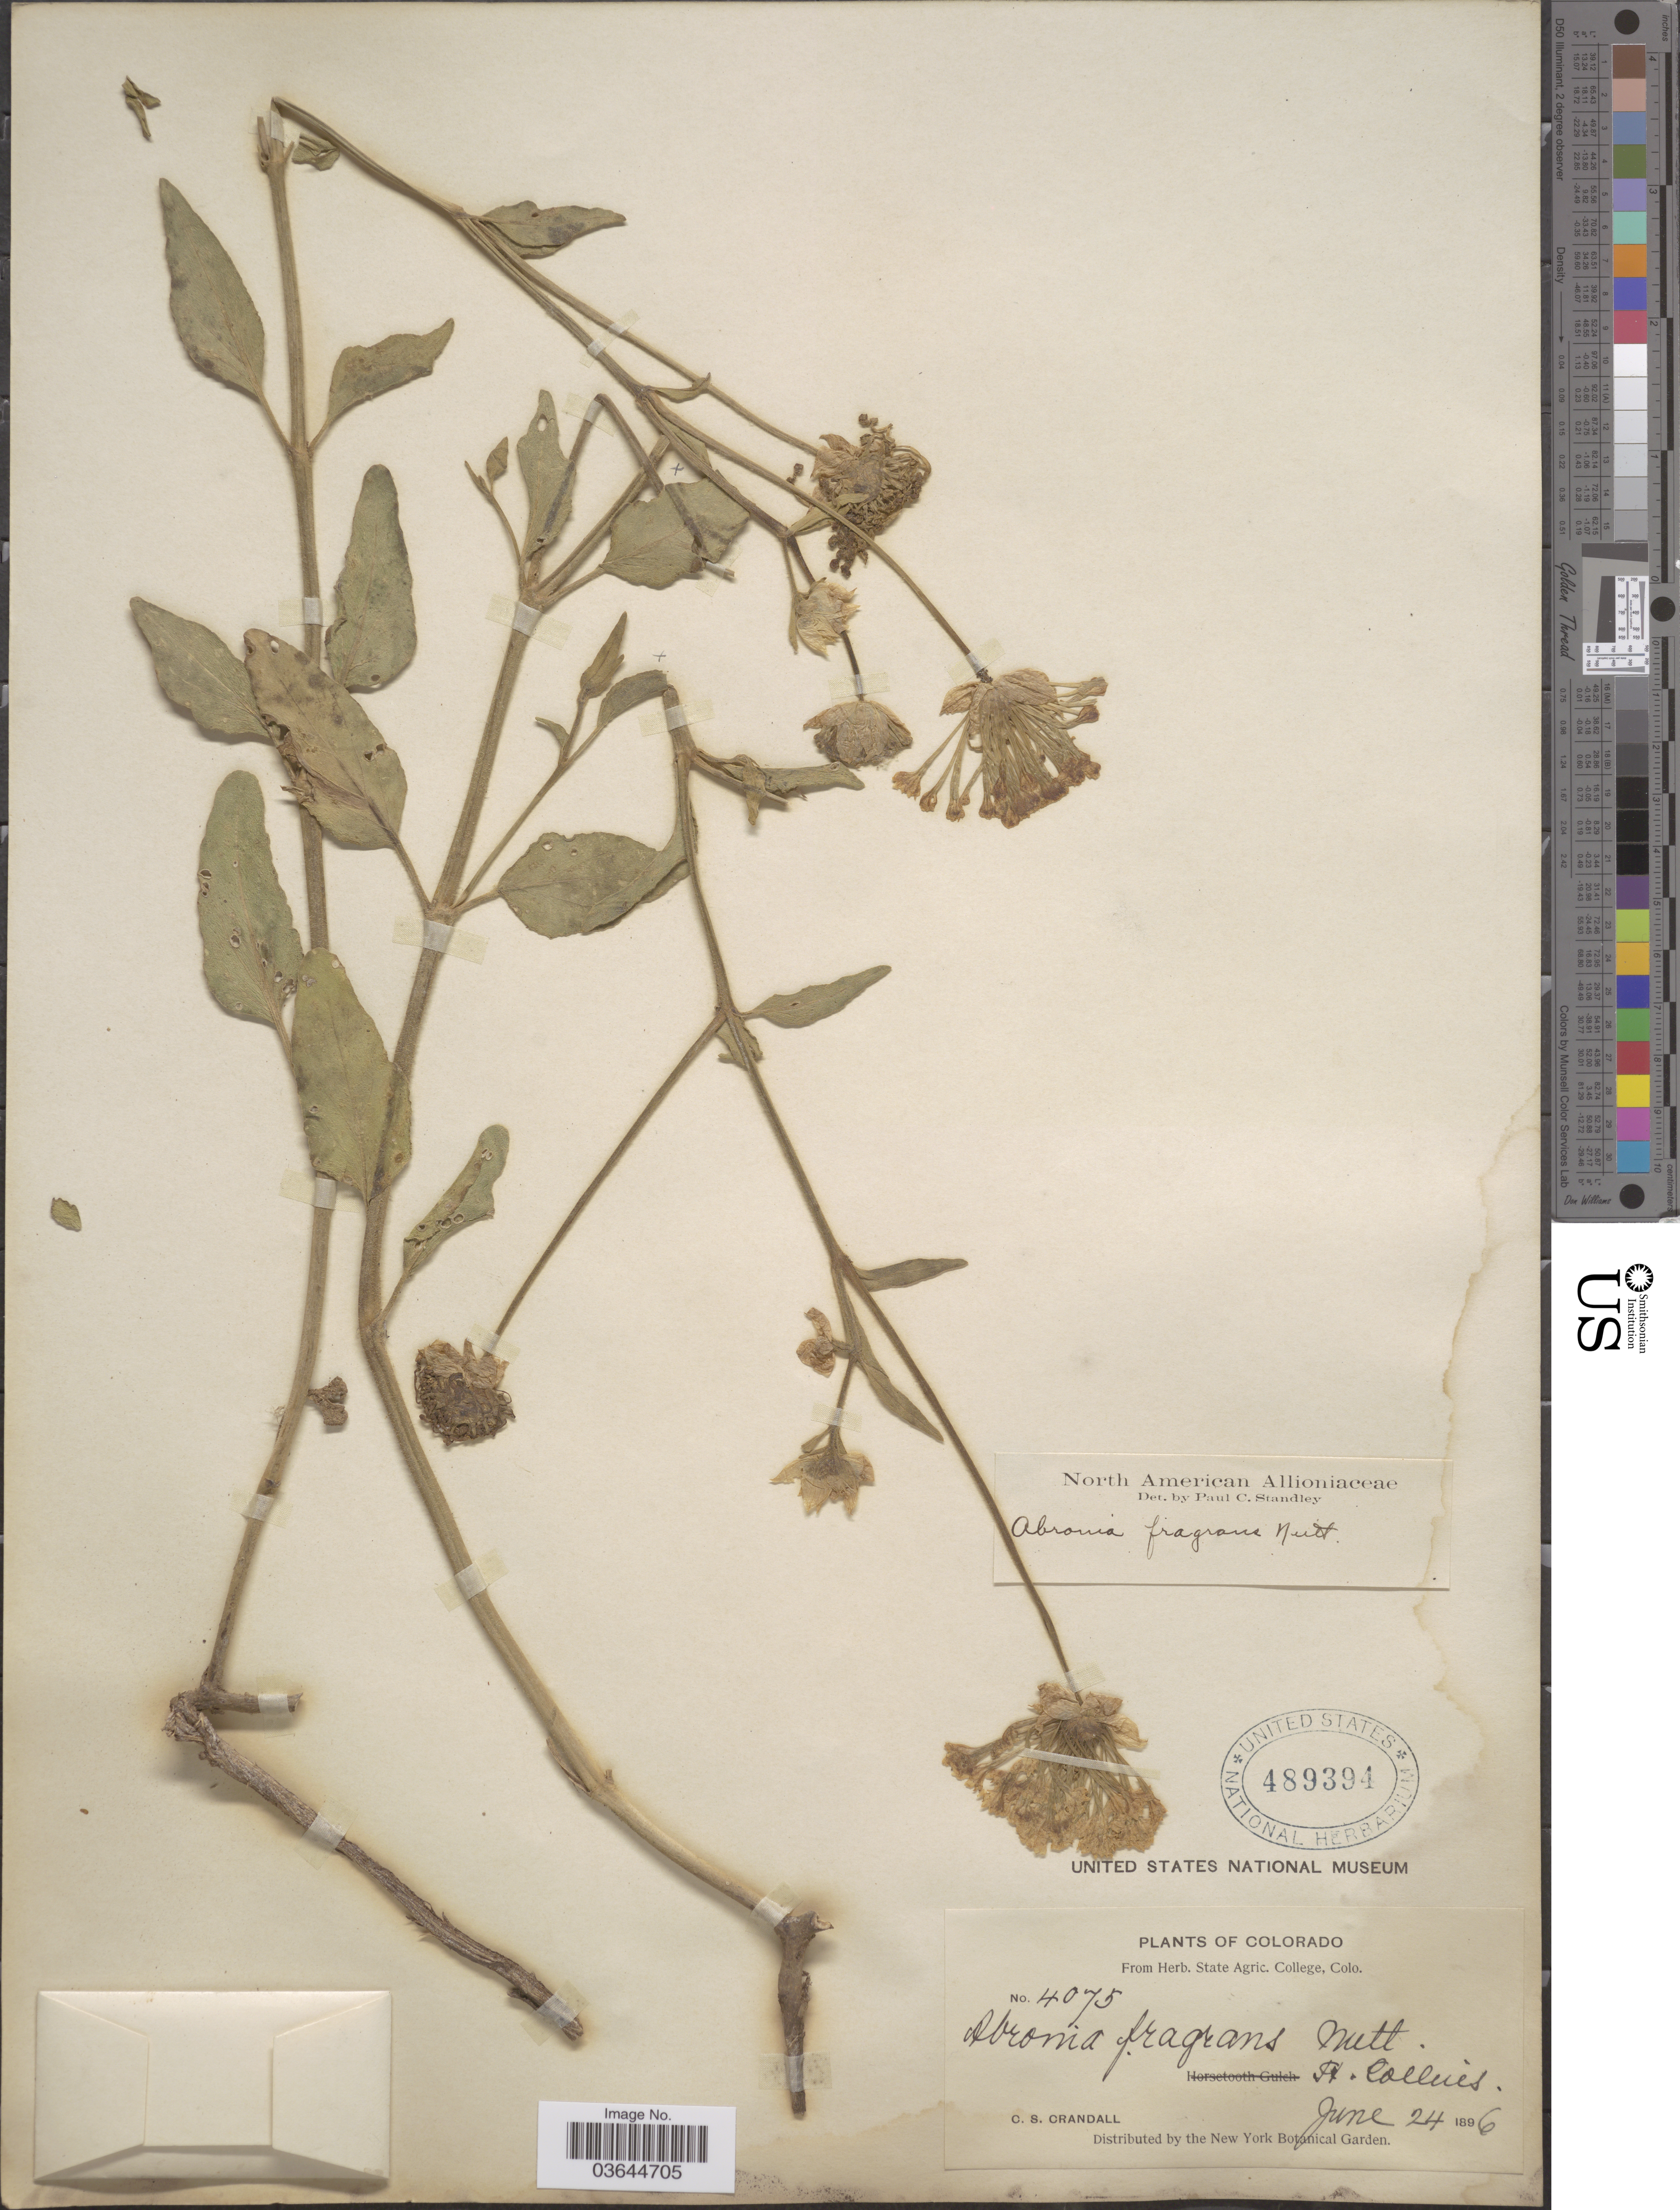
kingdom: Plantae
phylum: Tracheophyta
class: Magnoliopsida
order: Caryophyllales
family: Nyctaginaceae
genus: Abronia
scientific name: Abronia fragrans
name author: Nutt. ex Hook.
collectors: C. Crandall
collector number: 4075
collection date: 1896-06-24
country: United States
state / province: Colorado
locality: Ft. Collins.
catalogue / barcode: US 489394